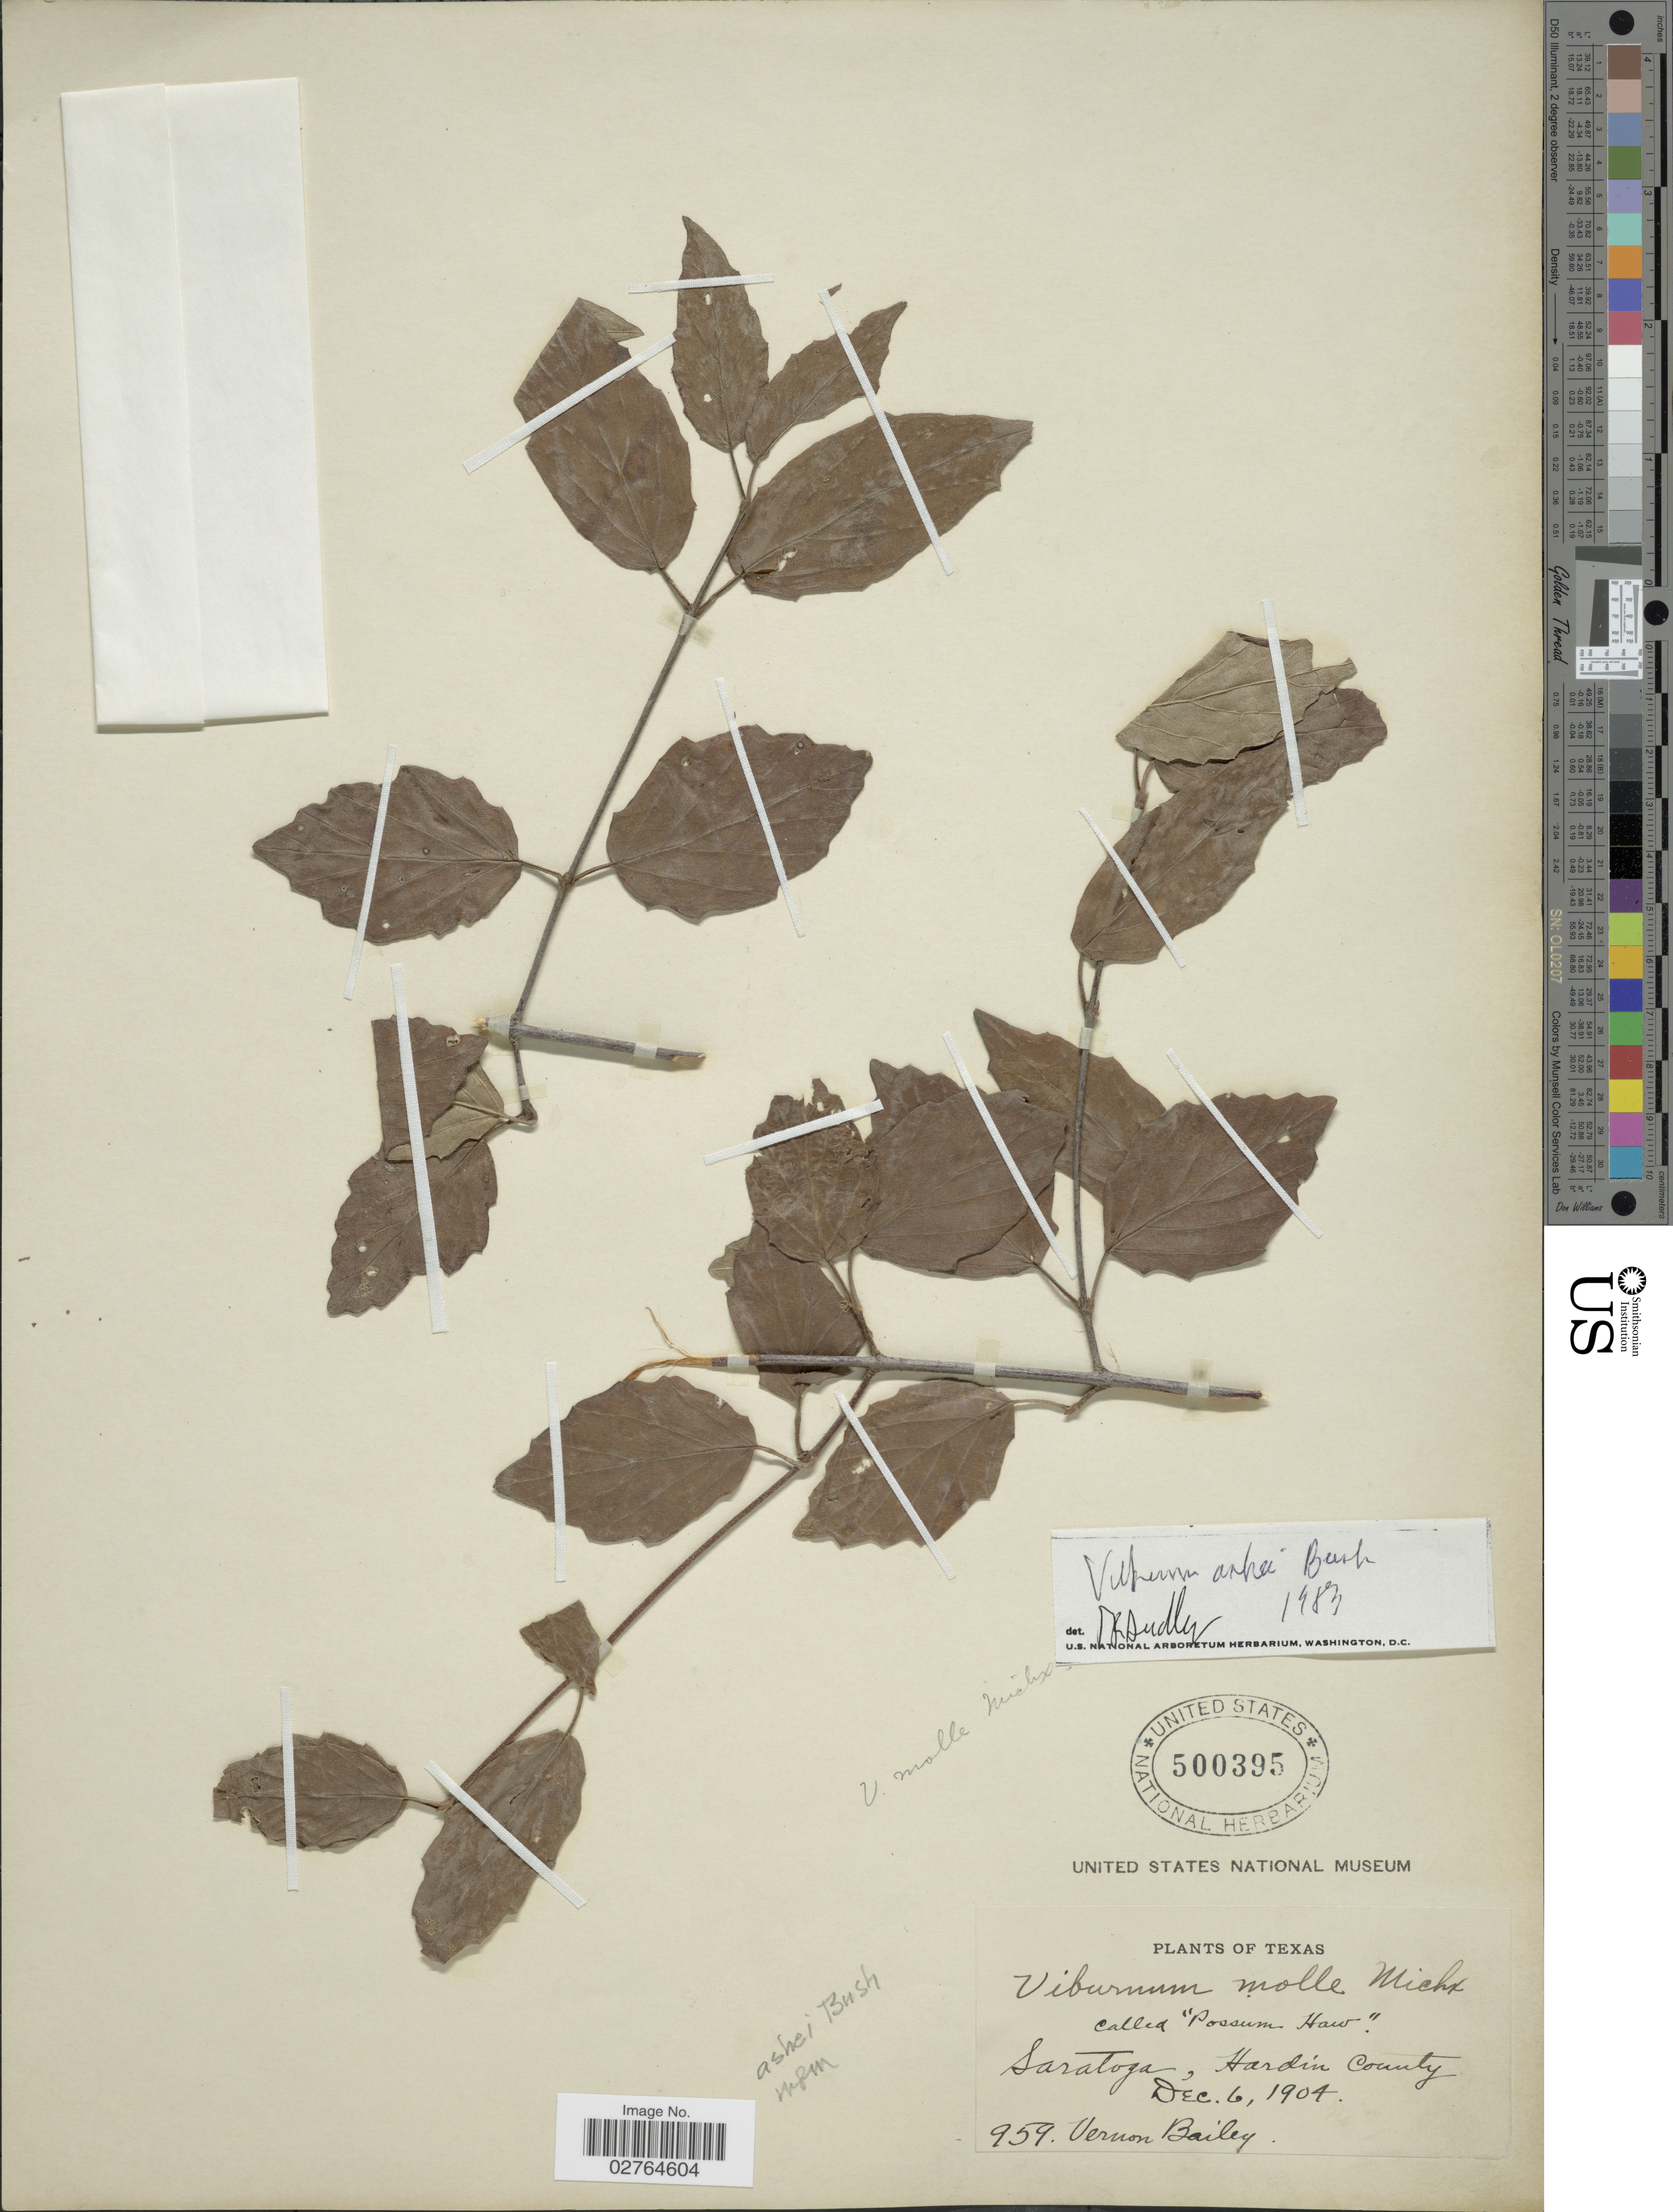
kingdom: Plantae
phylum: Tracheophyta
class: Magnoliopsida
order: Dipsacales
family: Viburnaceae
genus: Viburnum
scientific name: Viburnum scabrellum var. ashei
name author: (Bush) McAtee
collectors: V. O. Bailey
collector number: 959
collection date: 1904-12-06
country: United States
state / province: Texas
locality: Saratoga, Hardin County.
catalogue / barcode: US 500395